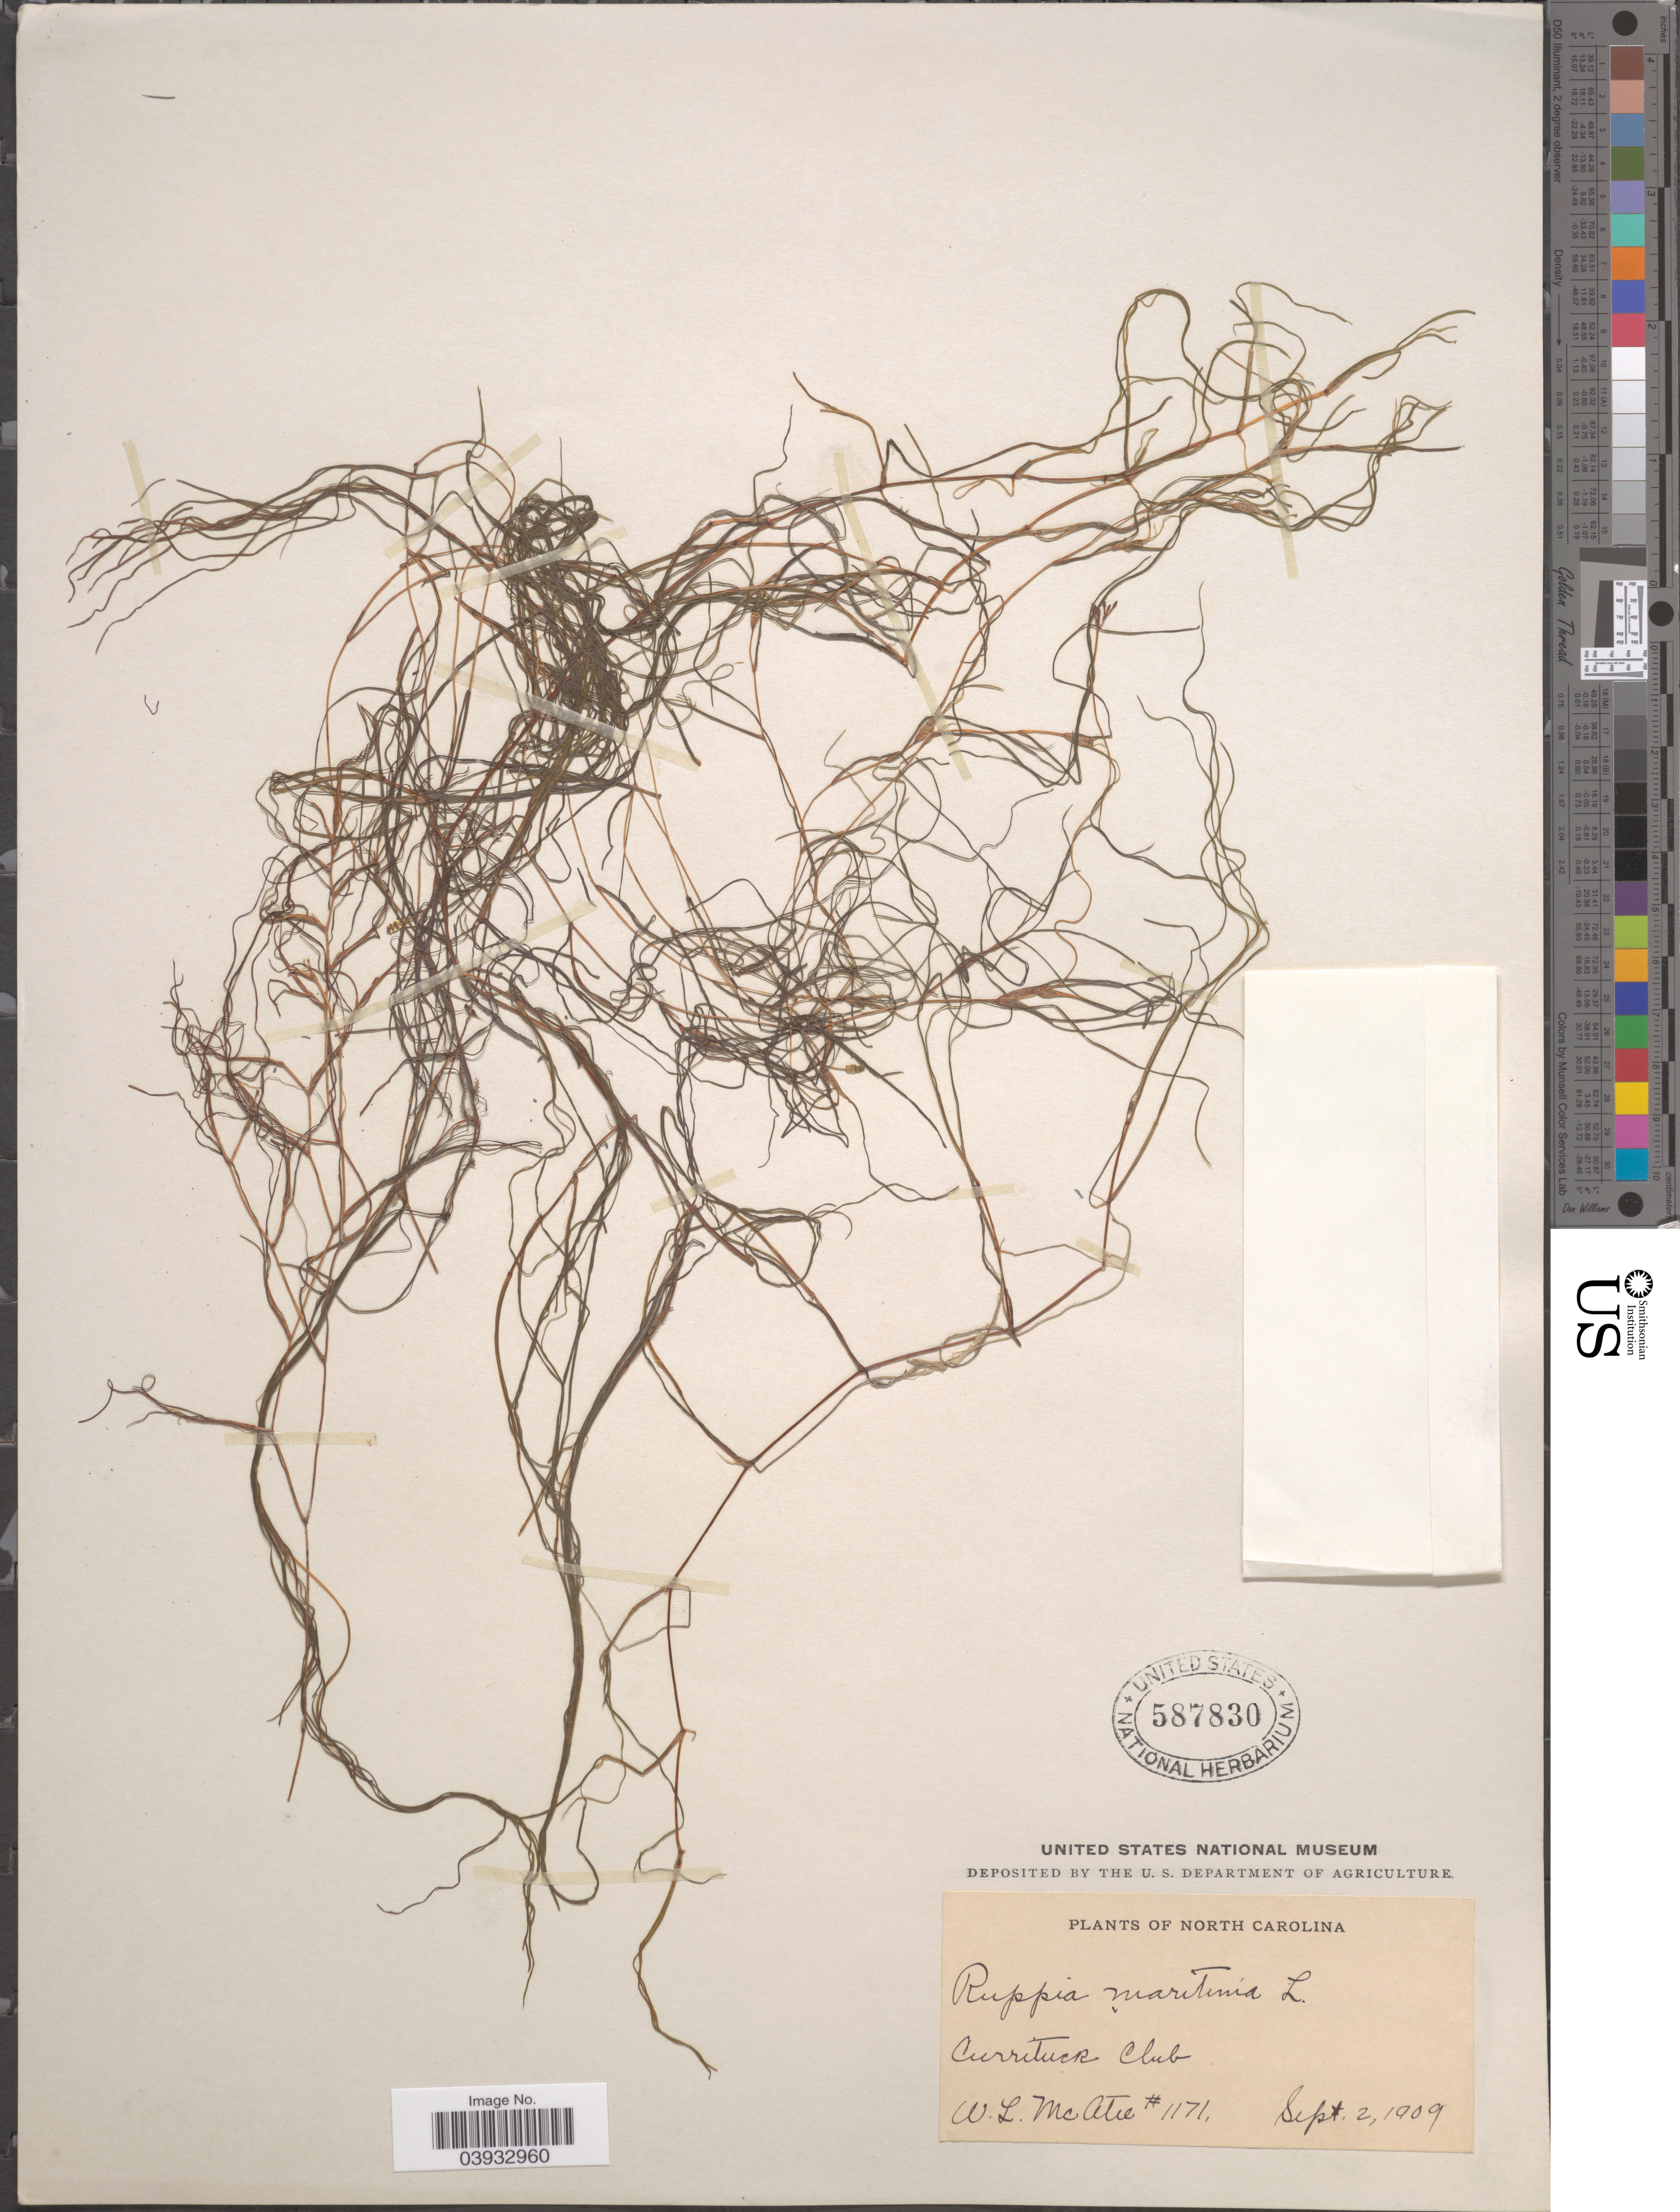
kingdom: Plantae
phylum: Tracheophyta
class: Liliopsida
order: Alismatales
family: Ruppiaceae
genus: Ruppia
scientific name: Ruppia maritima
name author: L.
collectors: W. McAtee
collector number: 1171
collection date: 1909-09-02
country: United States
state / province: North Carolina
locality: Currituck Club.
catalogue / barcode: US 587830